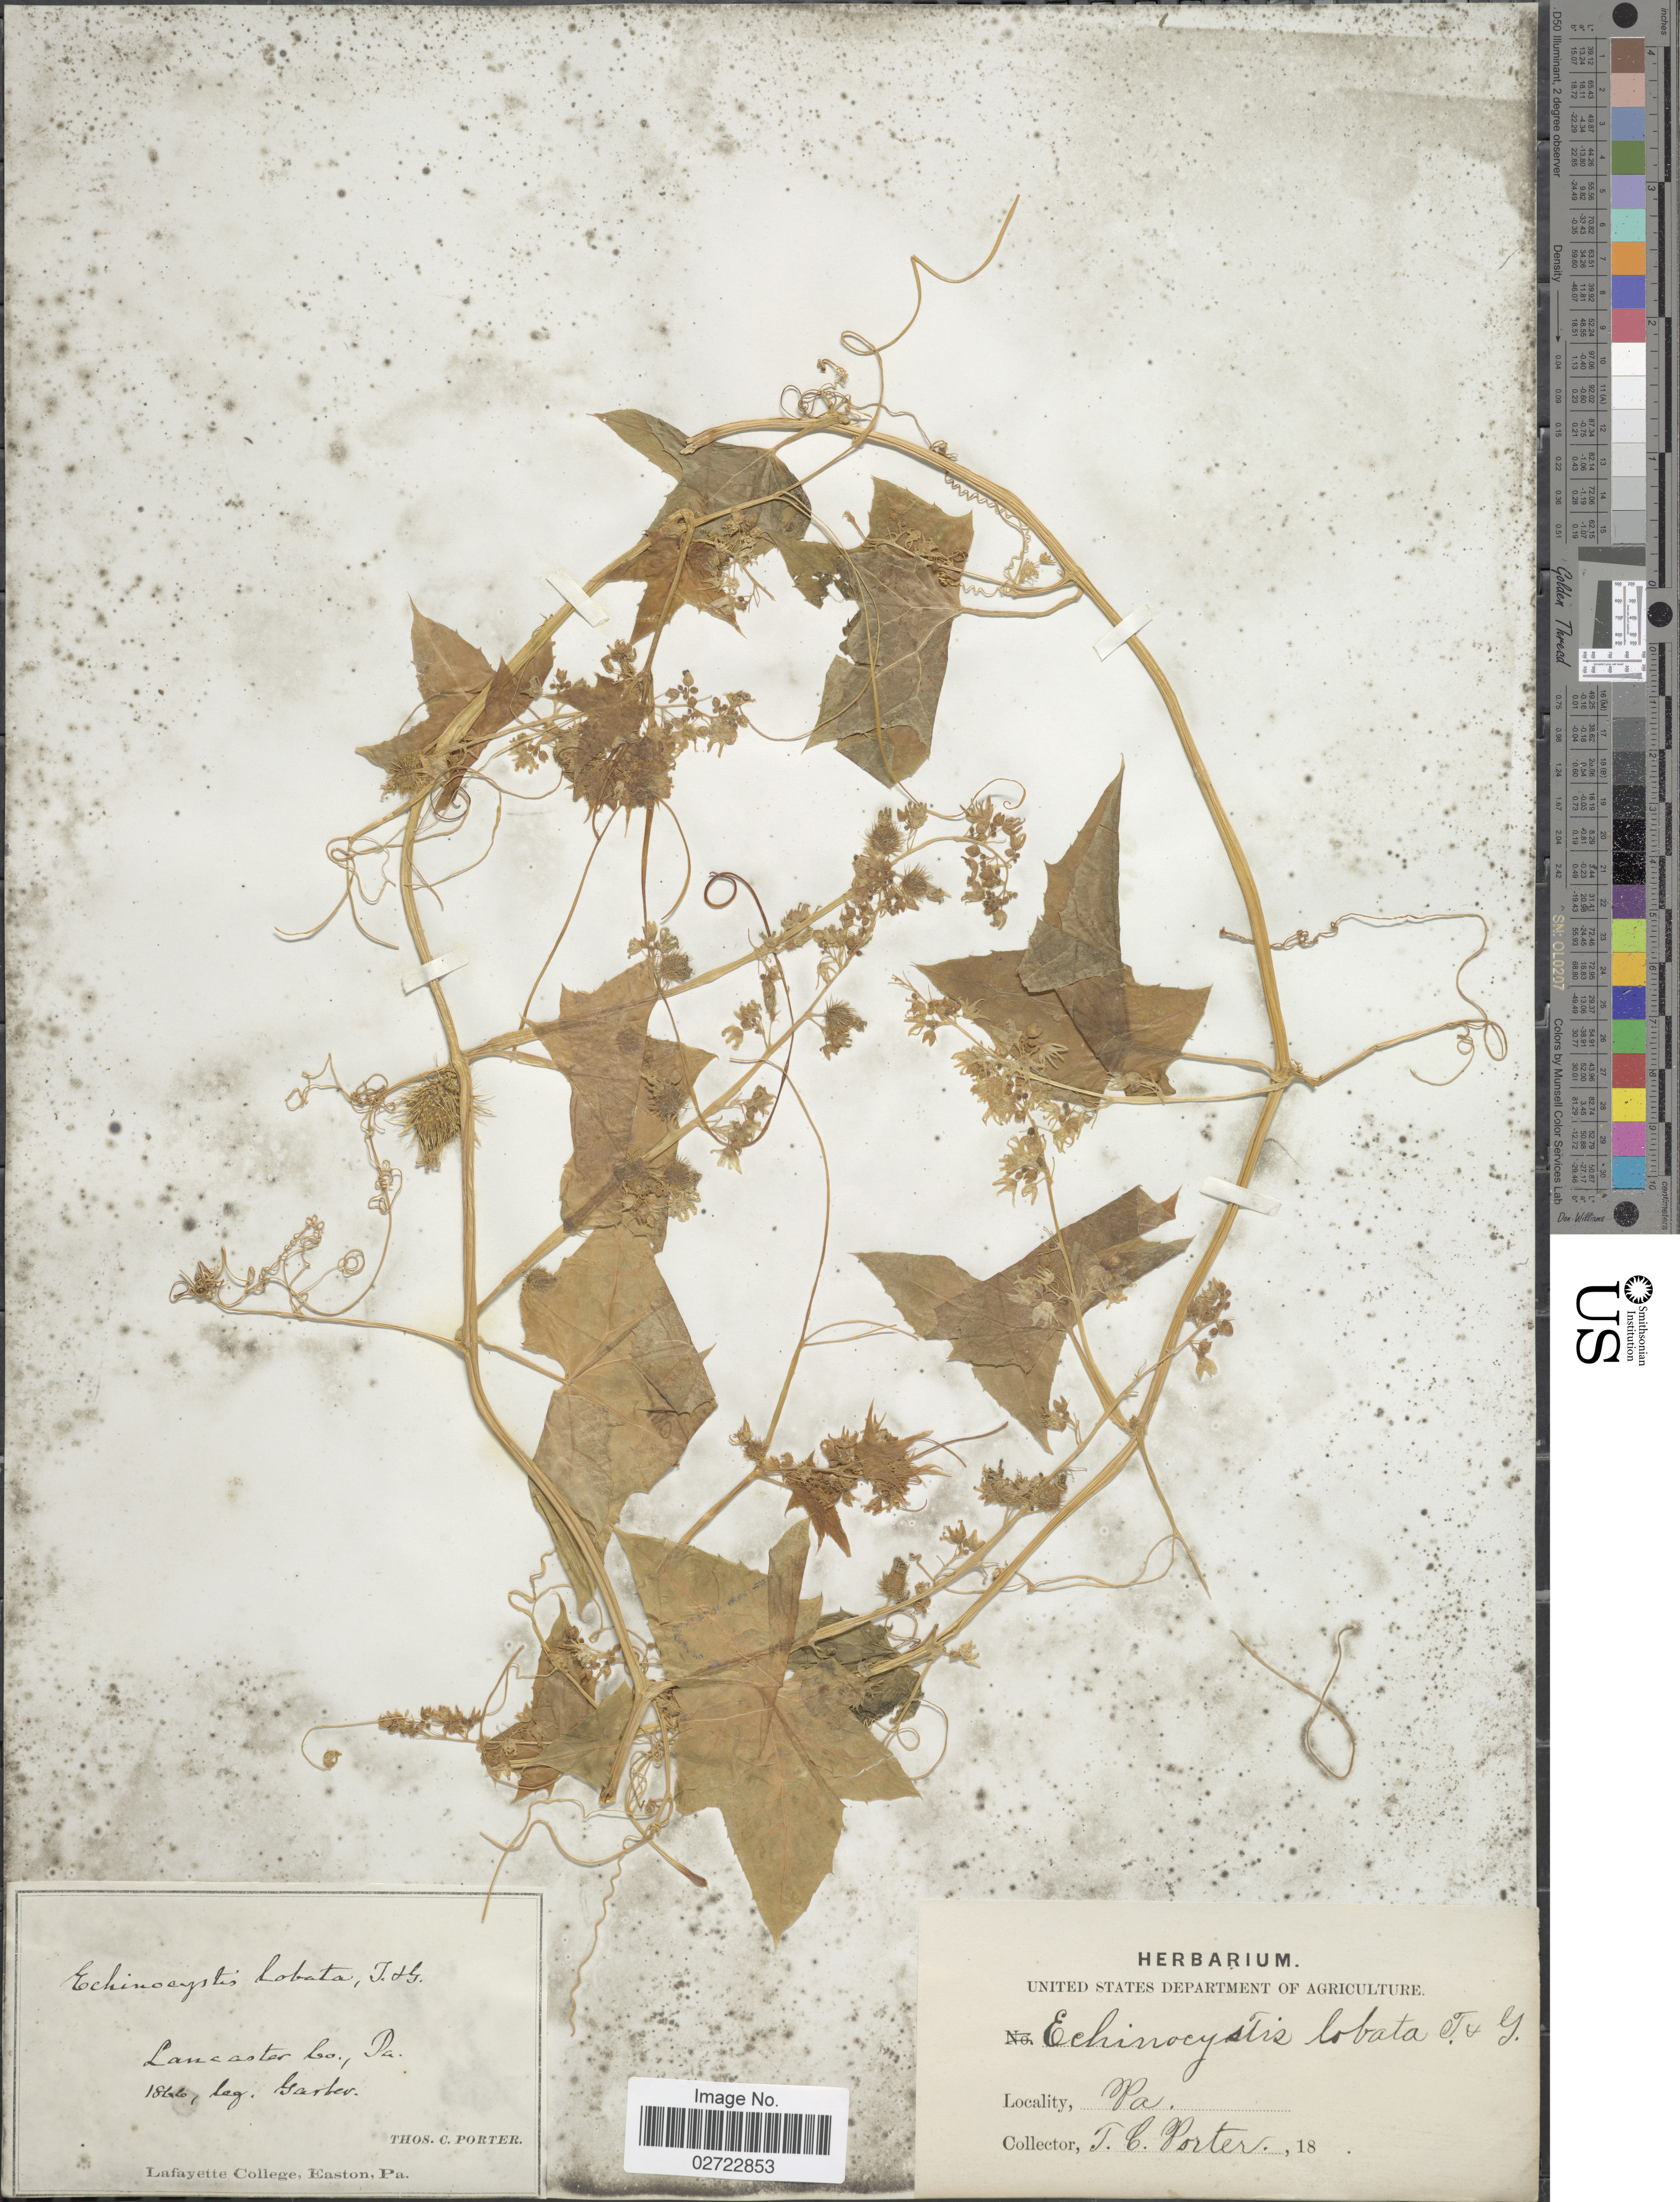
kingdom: Plantae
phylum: Tracheophyta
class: Magnoliopsida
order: Cucurbitales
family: Cucurbitaceae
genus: Echinocystis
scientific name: Echinocystis lobata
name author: (Michx.) Torr. & A. Gray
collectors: T. Porter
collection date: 1866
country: United States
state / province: Pennsylvania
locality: Lancaster Co.